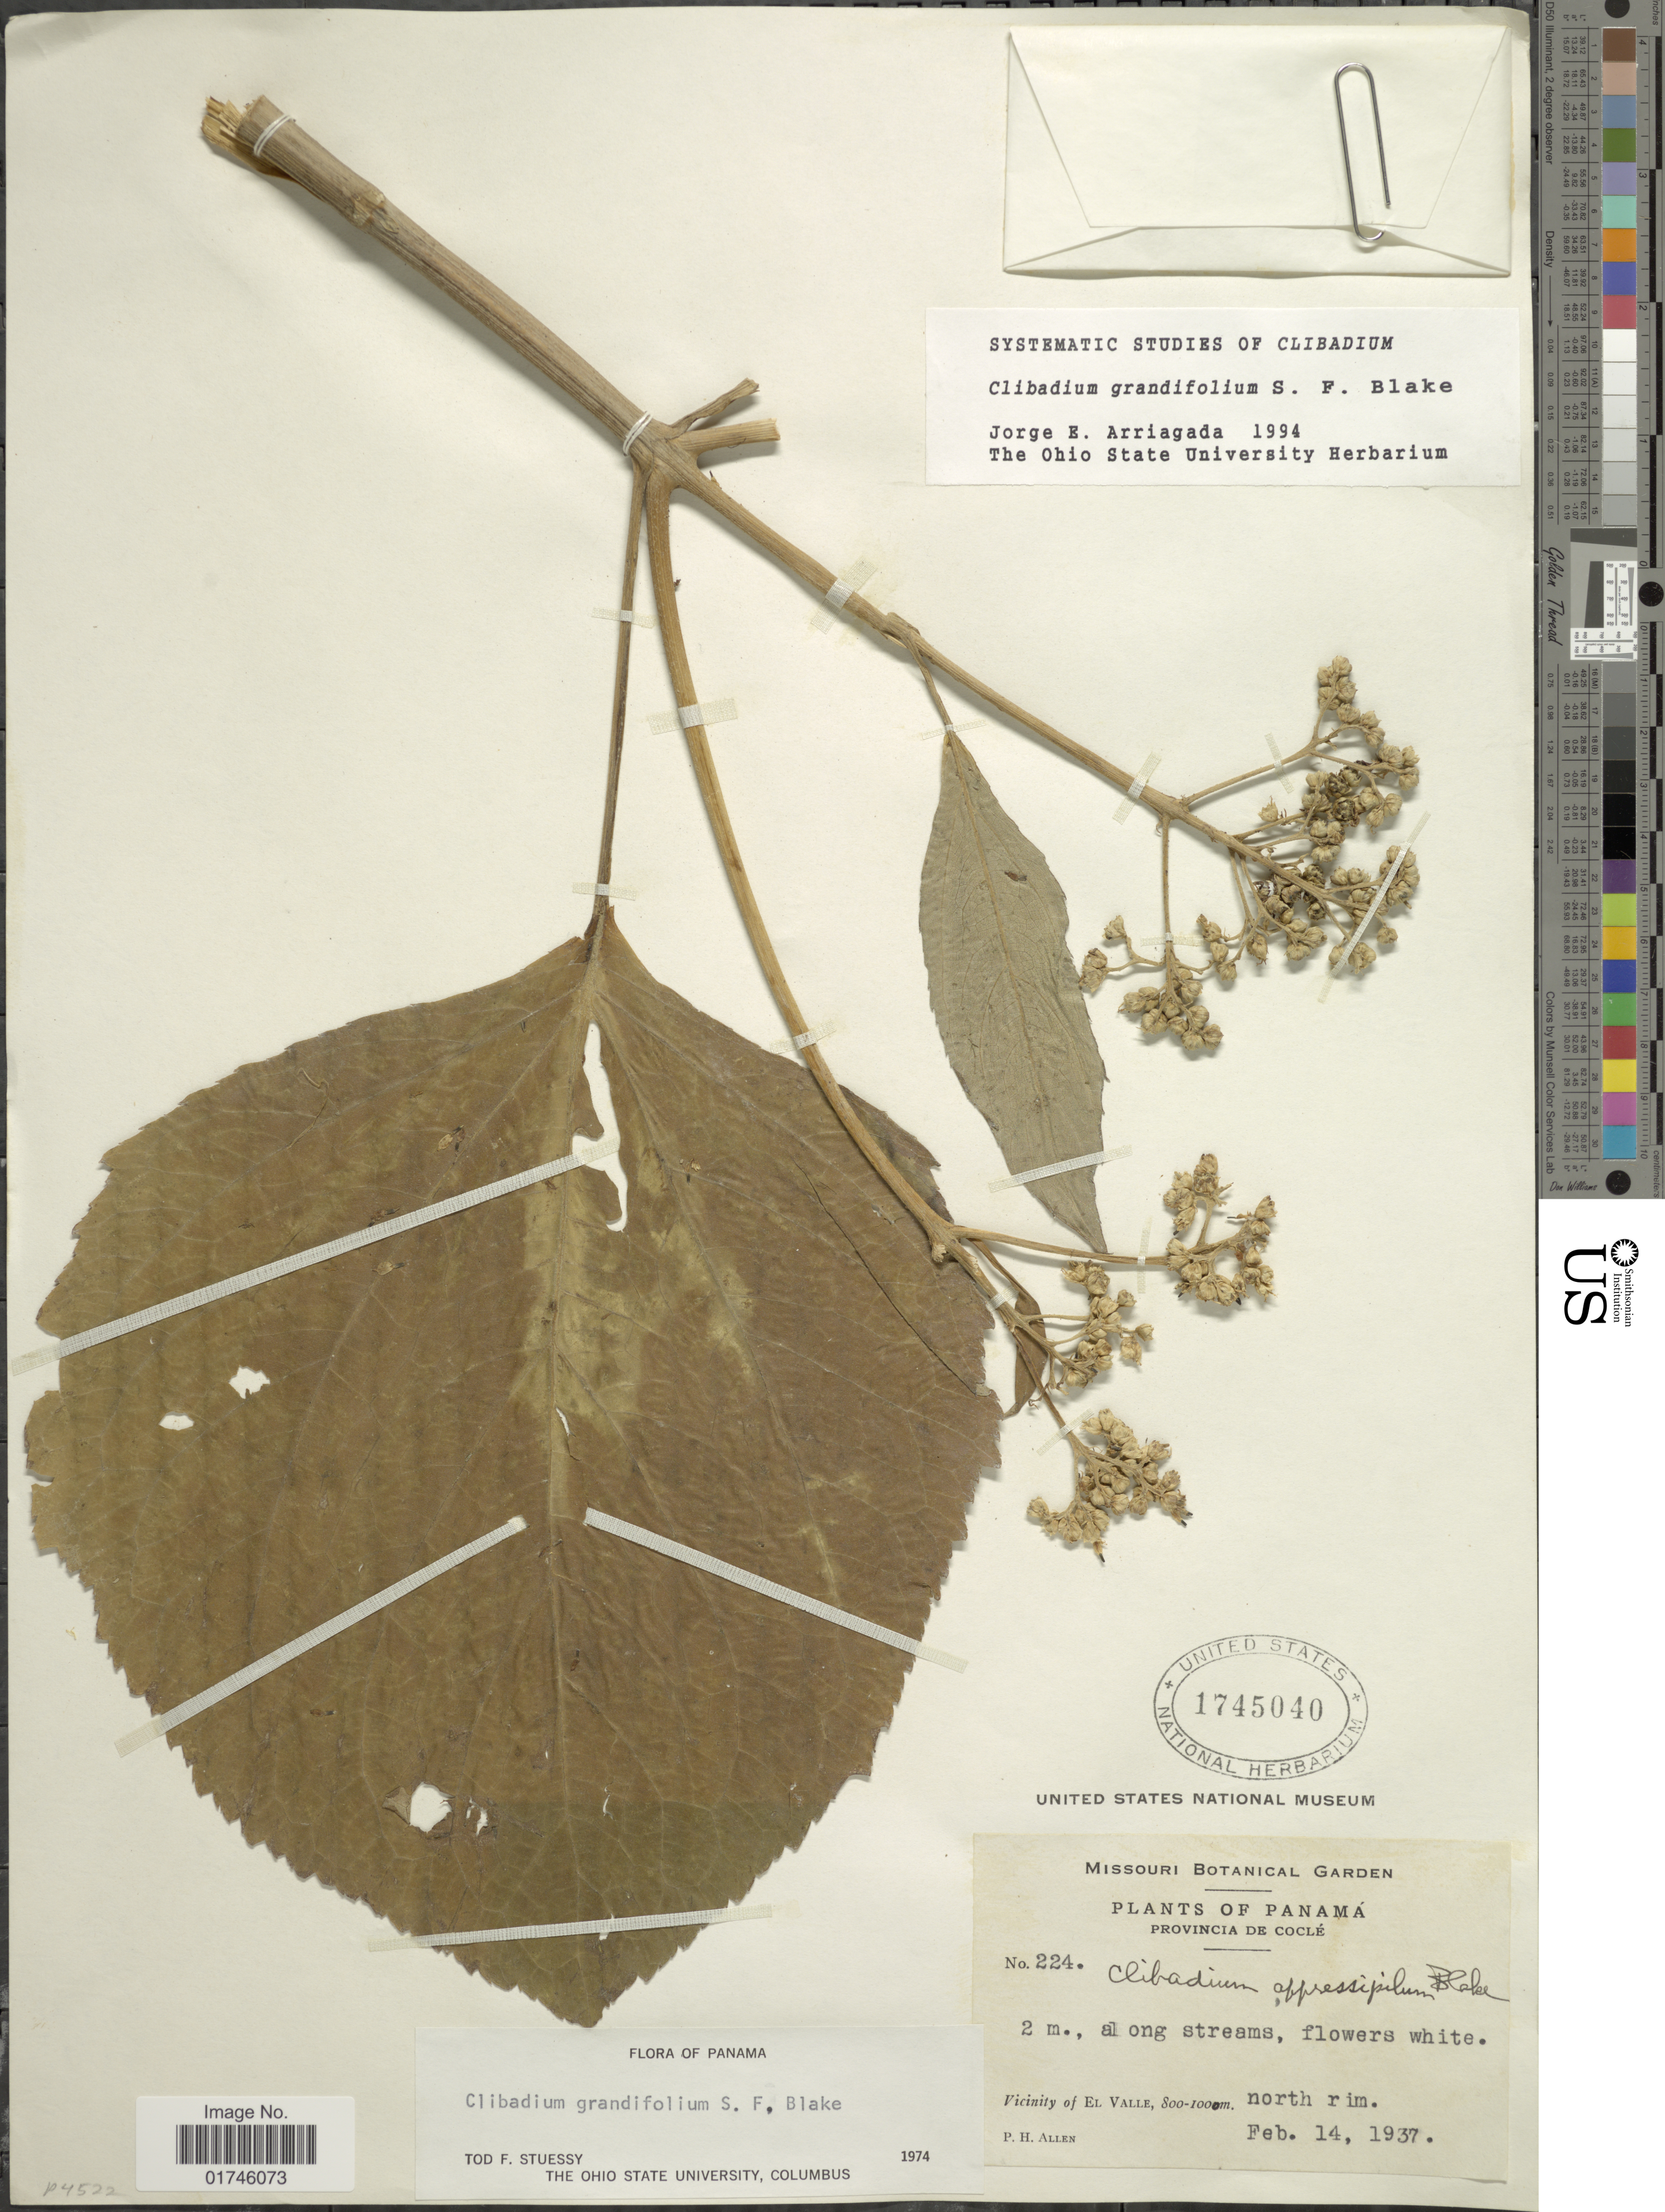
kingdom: Plantae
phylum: Tracheophyta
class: Magnoliopsida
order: Asterales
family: Asteraceae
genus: Clibadium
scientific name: Clibadium grandifolium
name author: S.F. Blake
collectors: P. H. Allen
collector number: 224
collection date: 1937-02-14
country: Panama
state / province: Coclé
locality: Provincia de Cocle. Vicinirty of El Valle, north rim.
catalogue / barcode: US 1745040